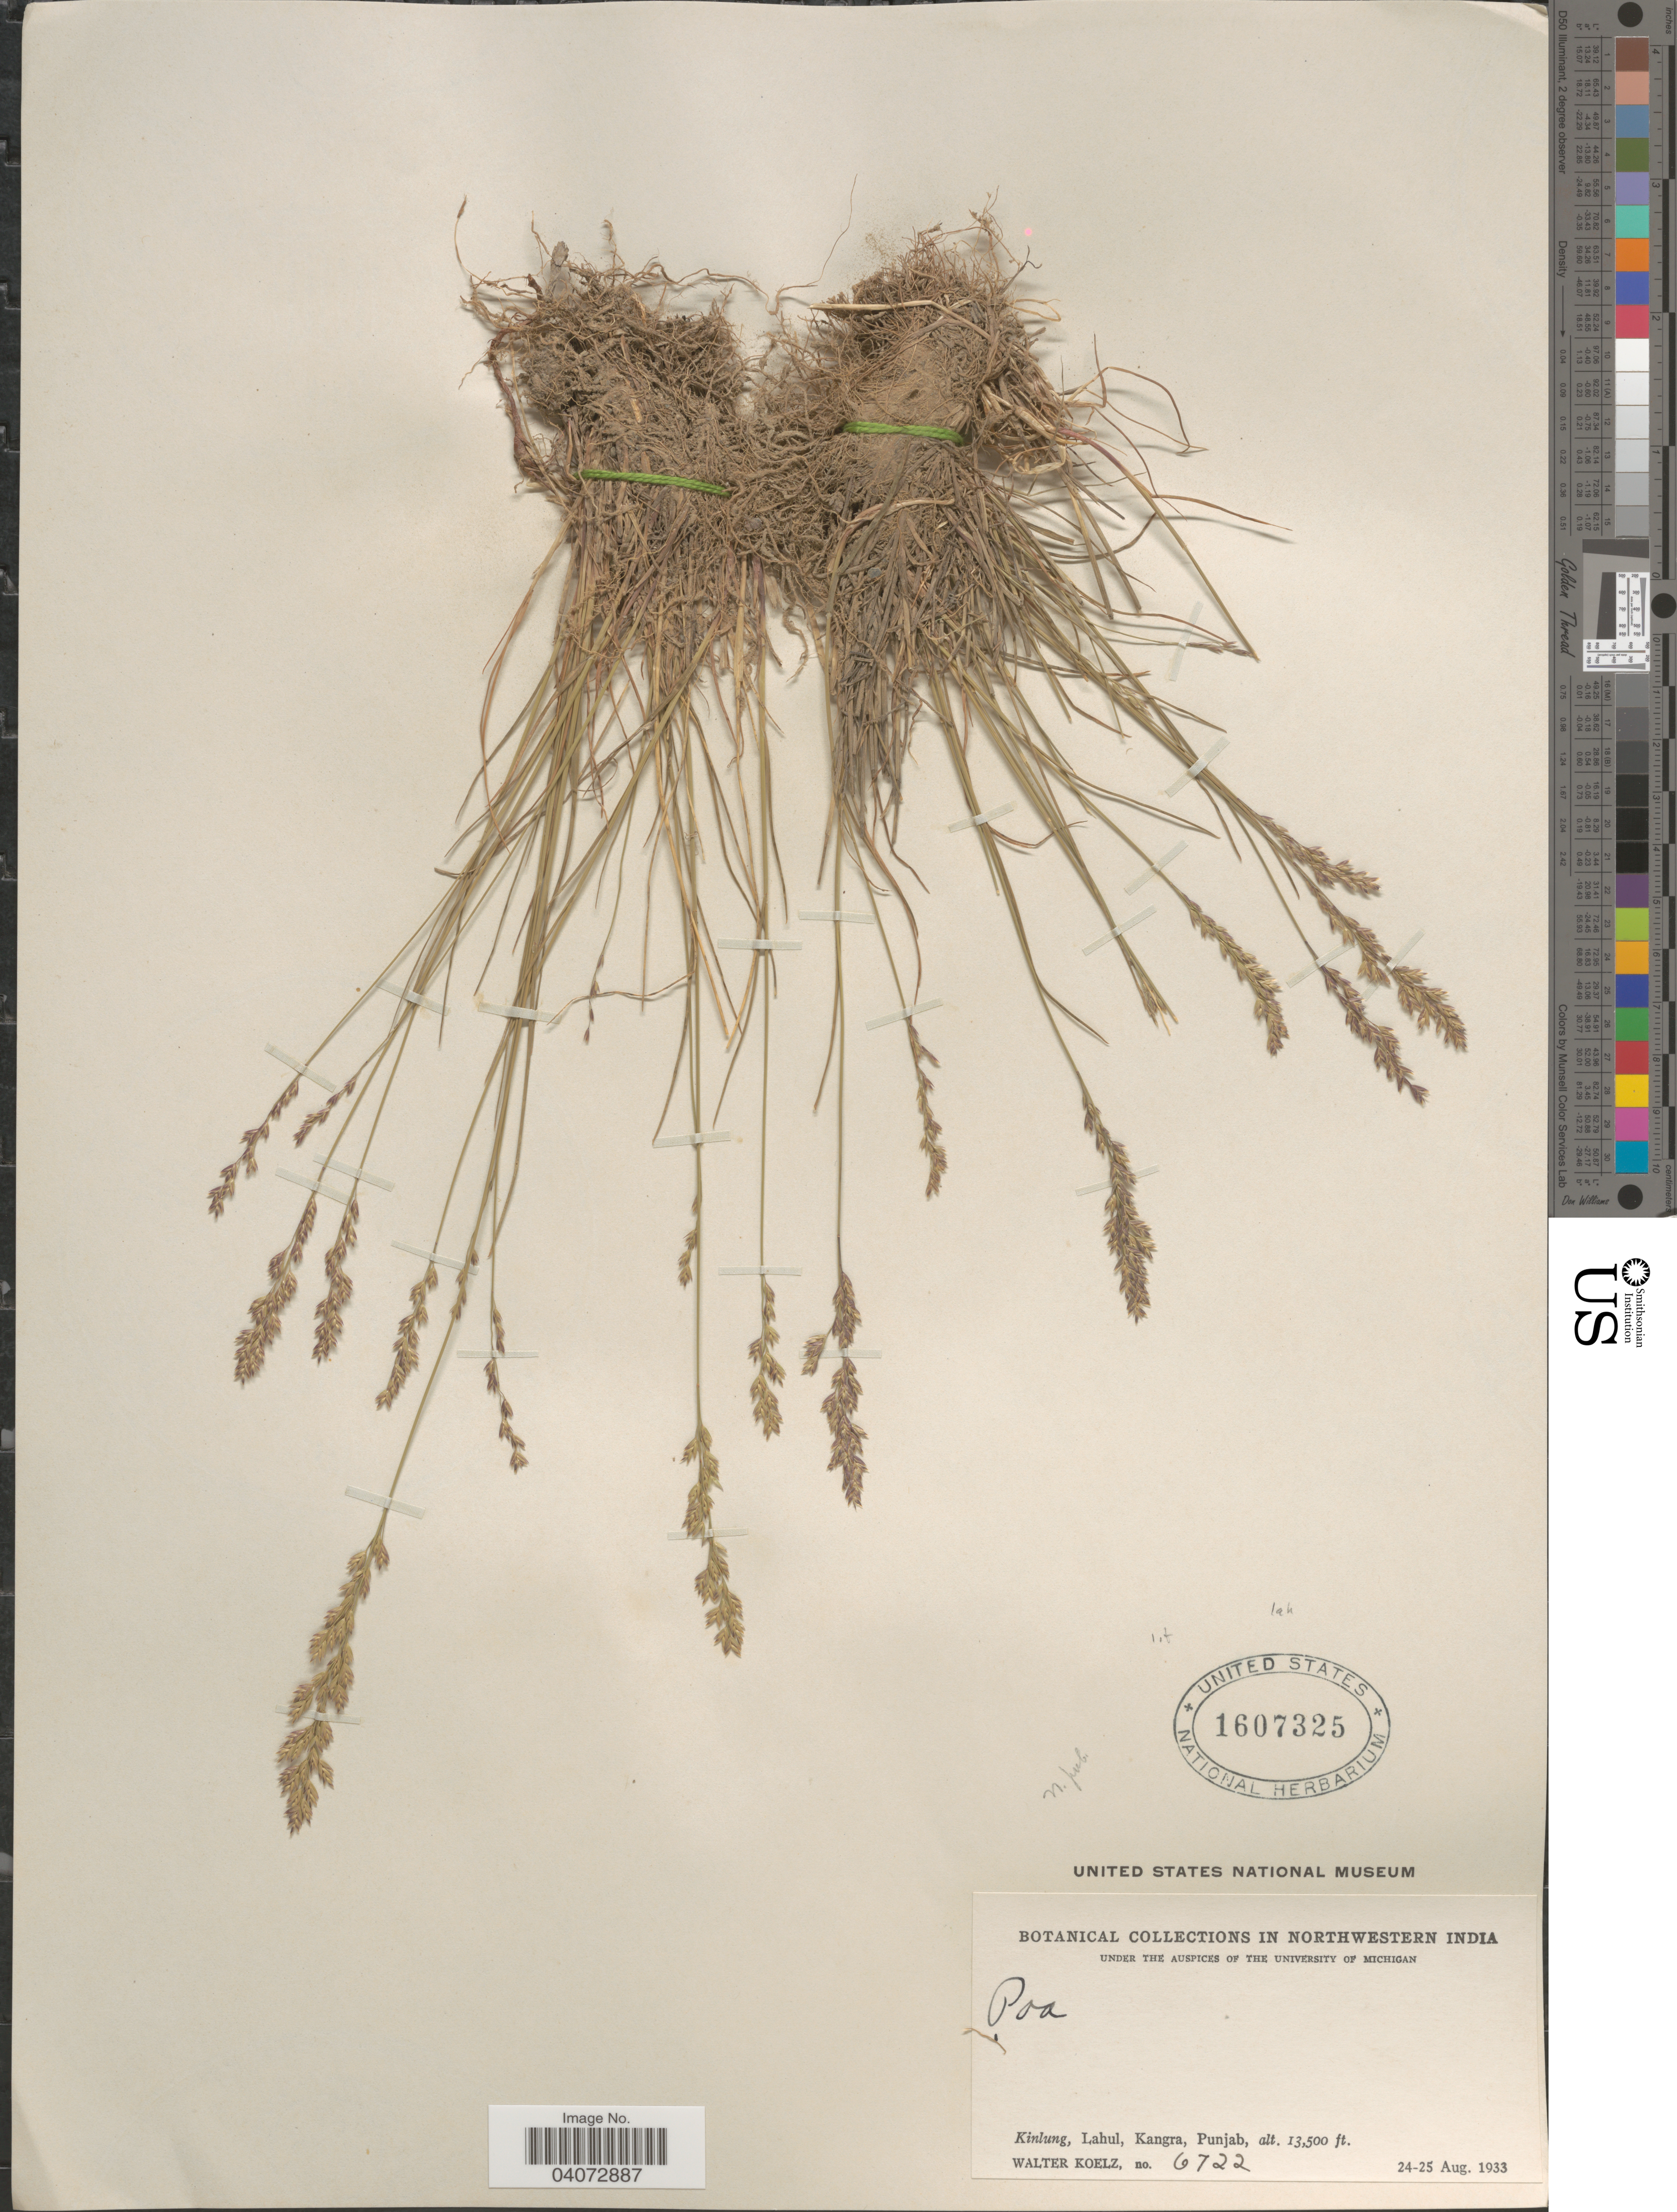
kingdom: Plantae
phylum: Tracheophyta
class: Liliopsida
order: Poales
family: Poaceae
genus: Poa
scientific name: Poa albertii subsp. lahulensis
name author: (Bor) Olonova & G.H. Zhu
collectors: W. N. Koelz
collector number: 6722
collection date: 1933-08-24/1933-08-25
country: India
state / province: Punjab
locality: Northwestern India. Kinlung, Lahul, Kangra.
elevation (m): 4115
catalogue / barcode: US 1607325